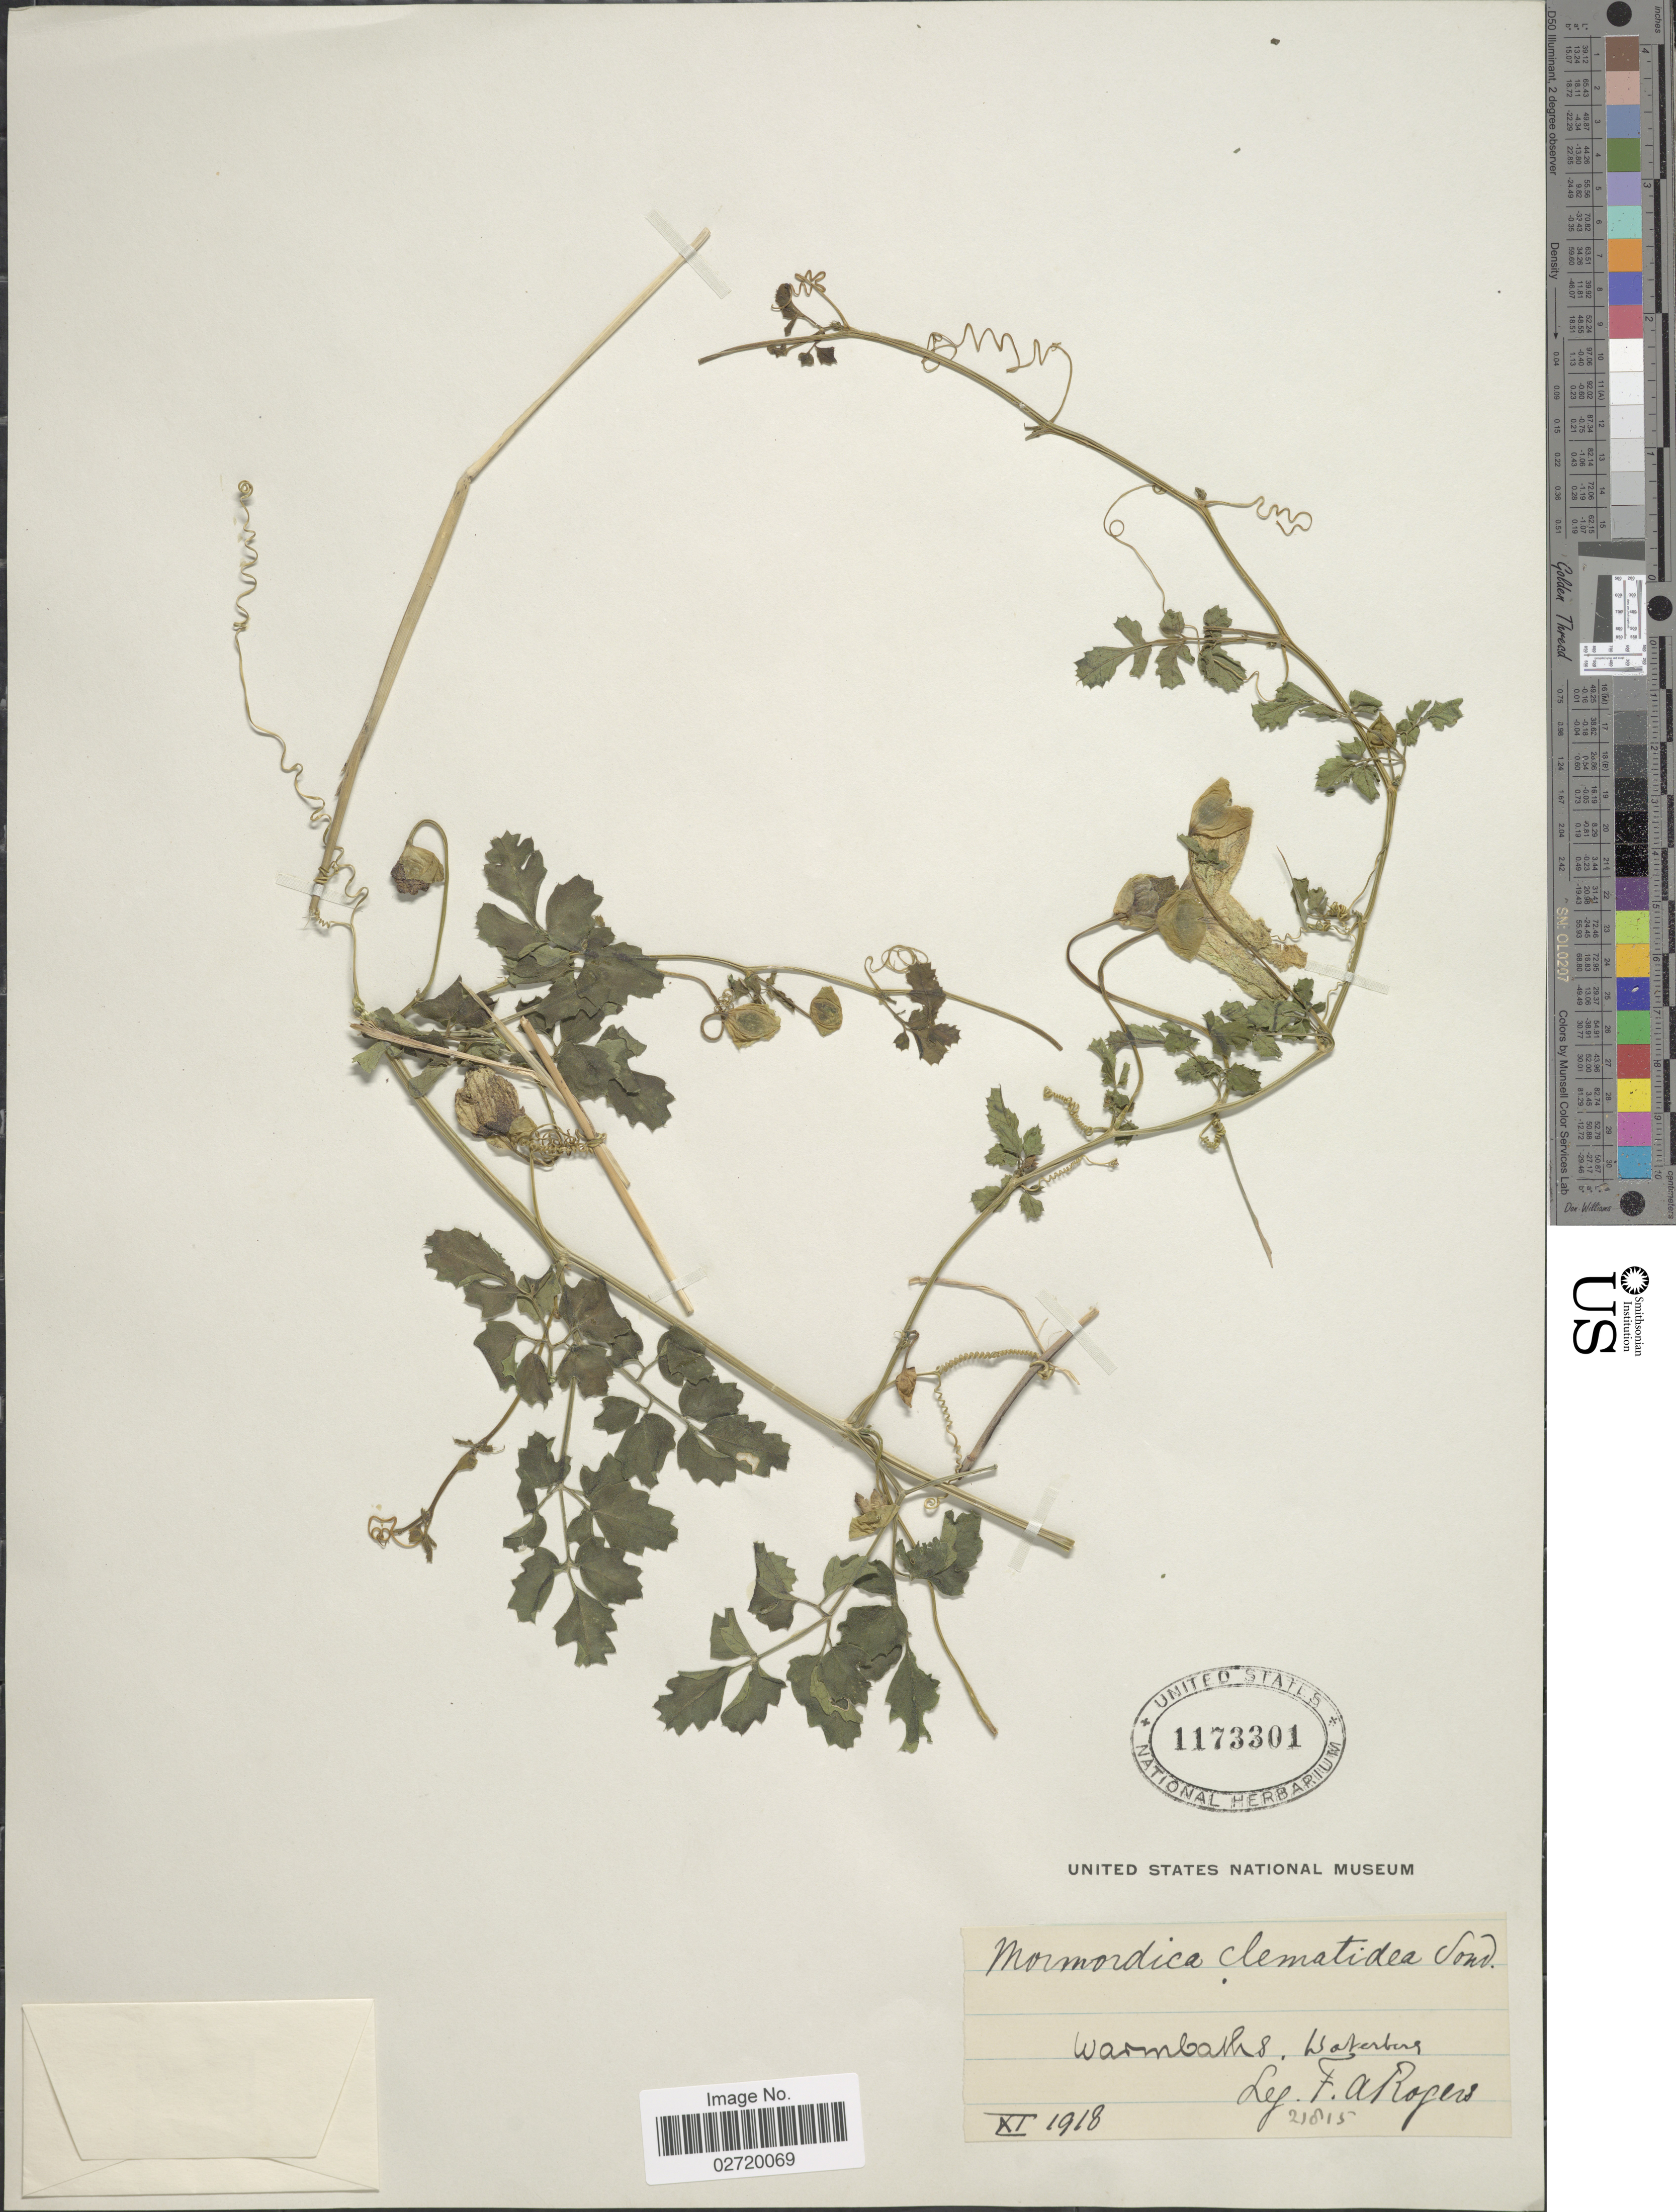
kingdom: Plantae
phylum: Tracheophyta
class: Magnoliopsida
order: Cucurbitales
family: Cucurbitaceae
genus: Momordica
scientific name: Momordica clematidea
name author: Sond.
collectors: F. A. Rogers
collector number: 21815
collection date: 1918-11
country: South Africa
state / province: Limpopo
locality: Warmbaths, Waterberg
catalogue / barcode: US 1173301